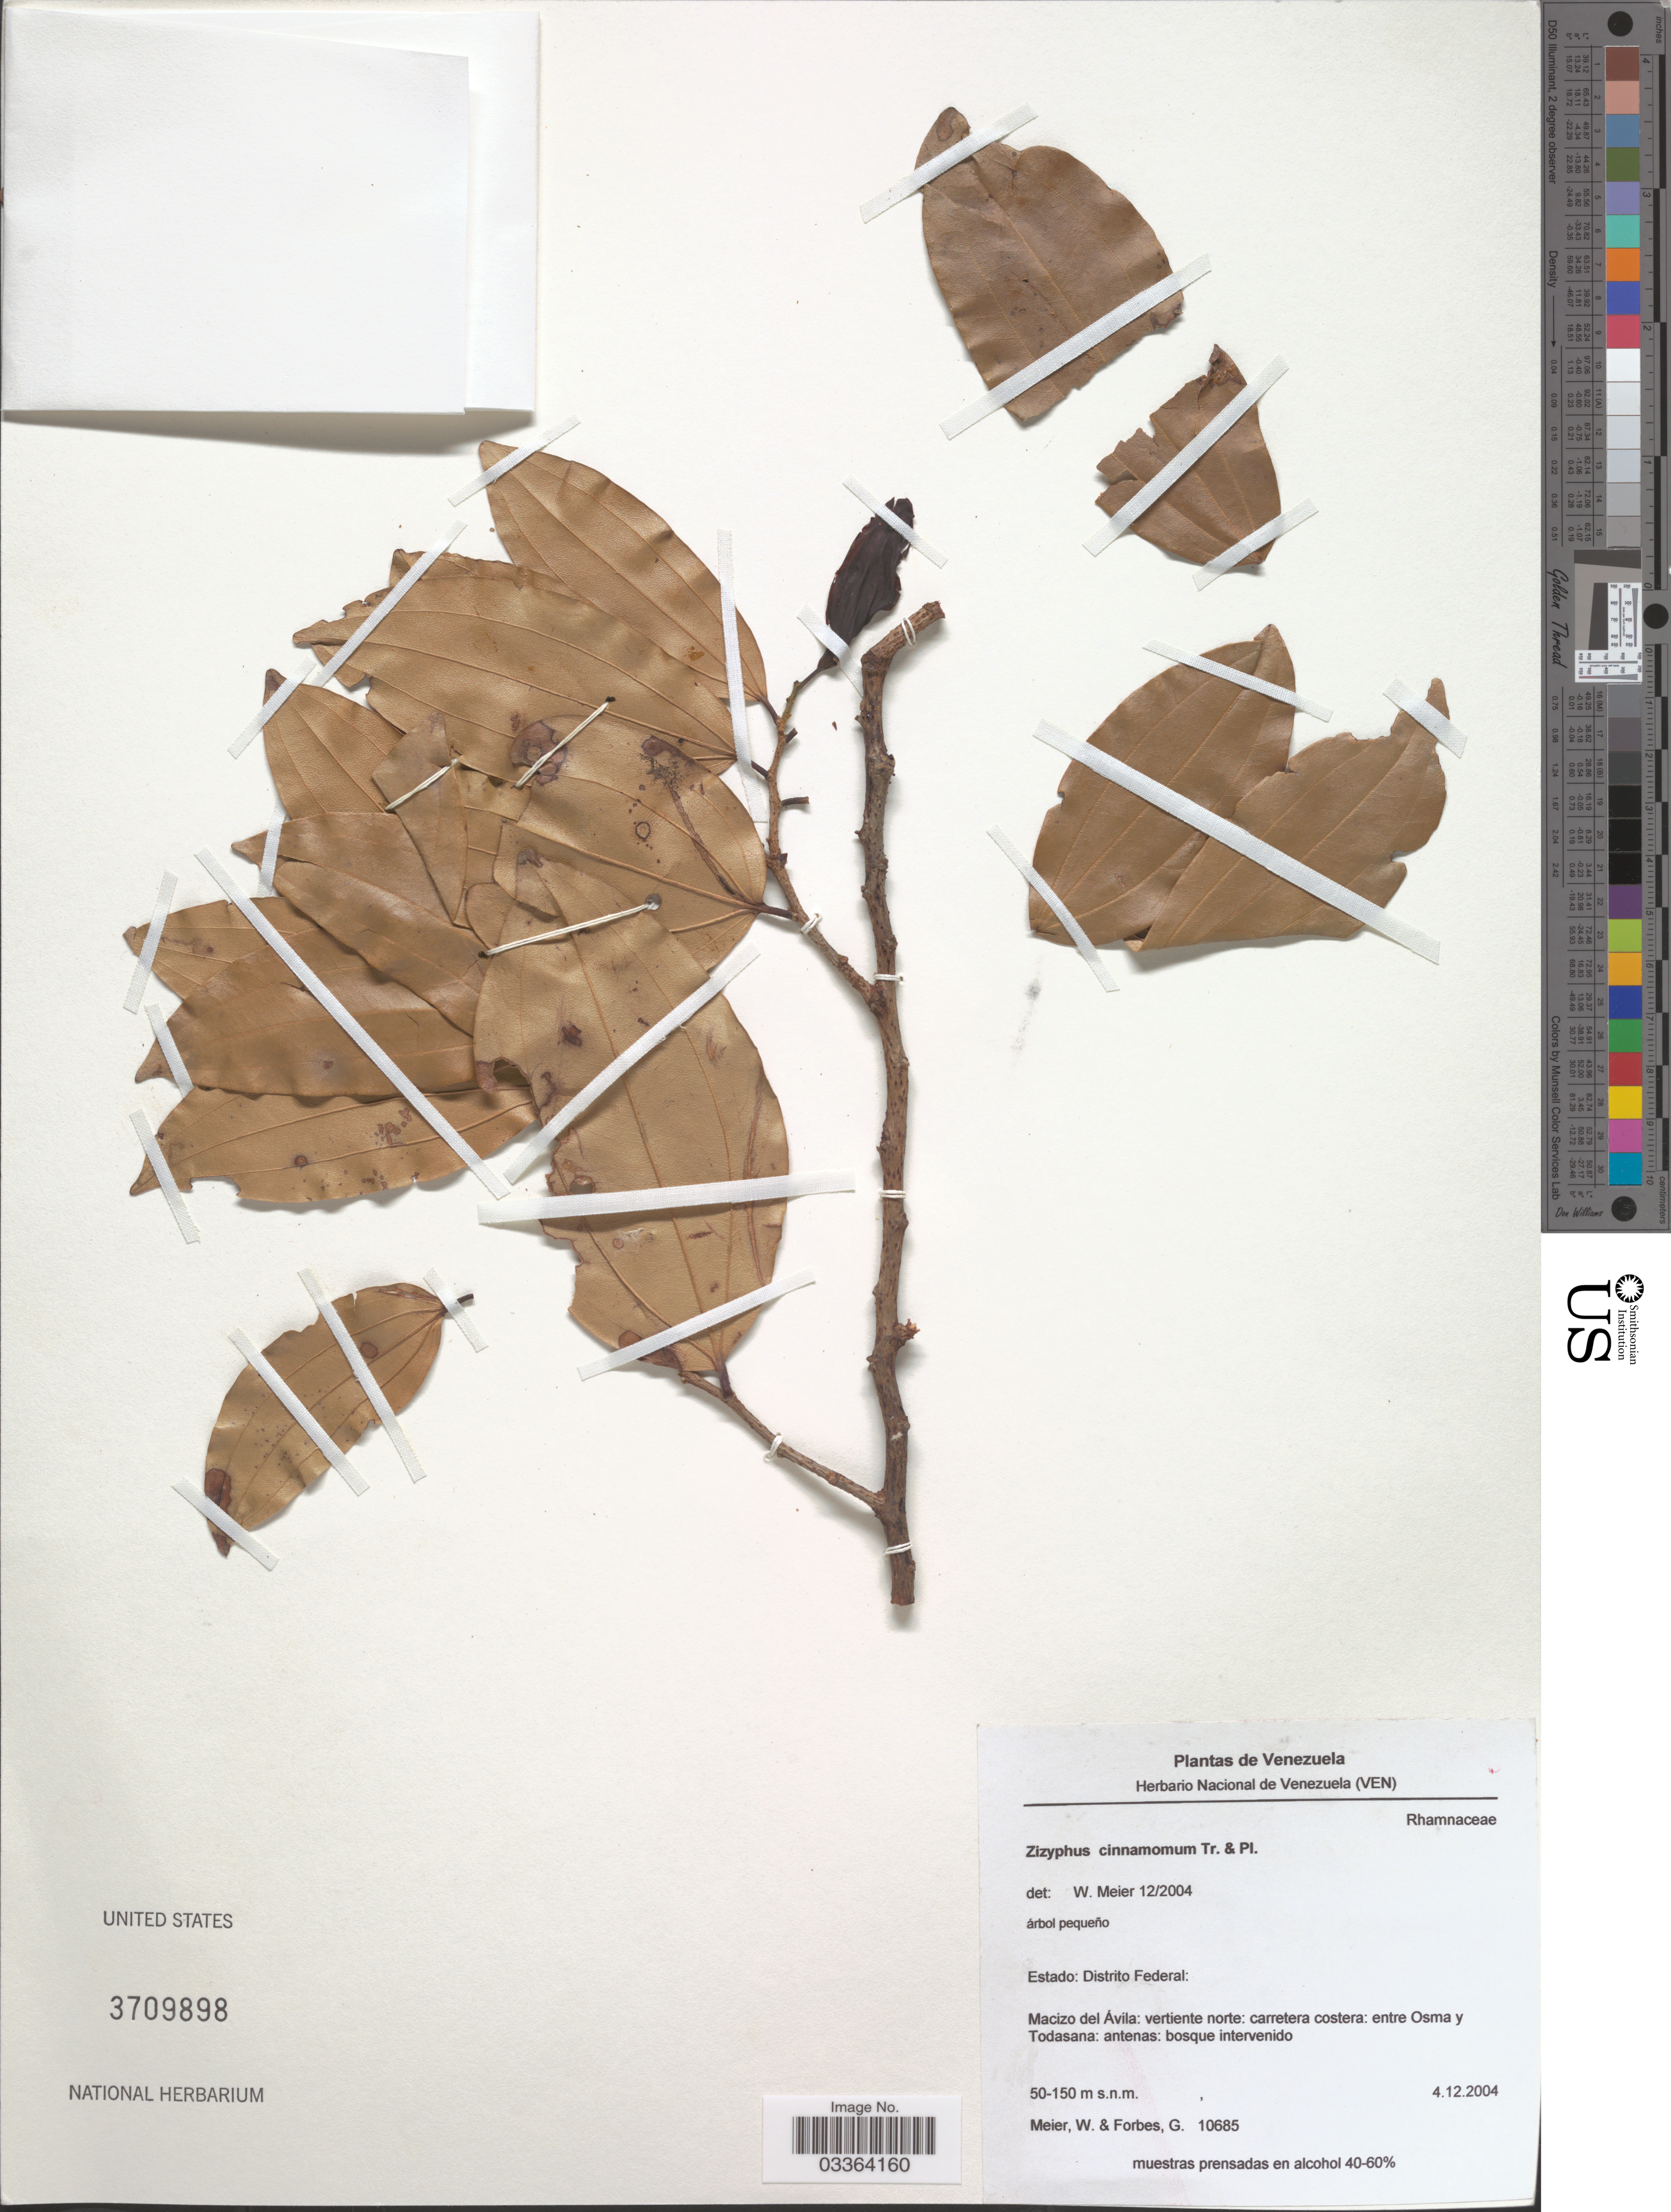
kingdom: Plantae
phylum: Tracheophyta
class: Magnoliopsida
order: Rosales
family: Rhamnaceae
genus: Sarcomphalus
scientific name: Sarcomphalus cinnamomum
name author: (Triana & Planch.) Hauenschild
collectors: W. Meier & G. Forbes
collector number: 10685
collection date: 2004-12-04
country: Venezuela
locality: Estado: Distrito Federal, Macizo del Ávila: vertiente norte: carretera costera: entre Osma y Todasana.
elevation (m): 50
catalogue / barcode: US 3709898